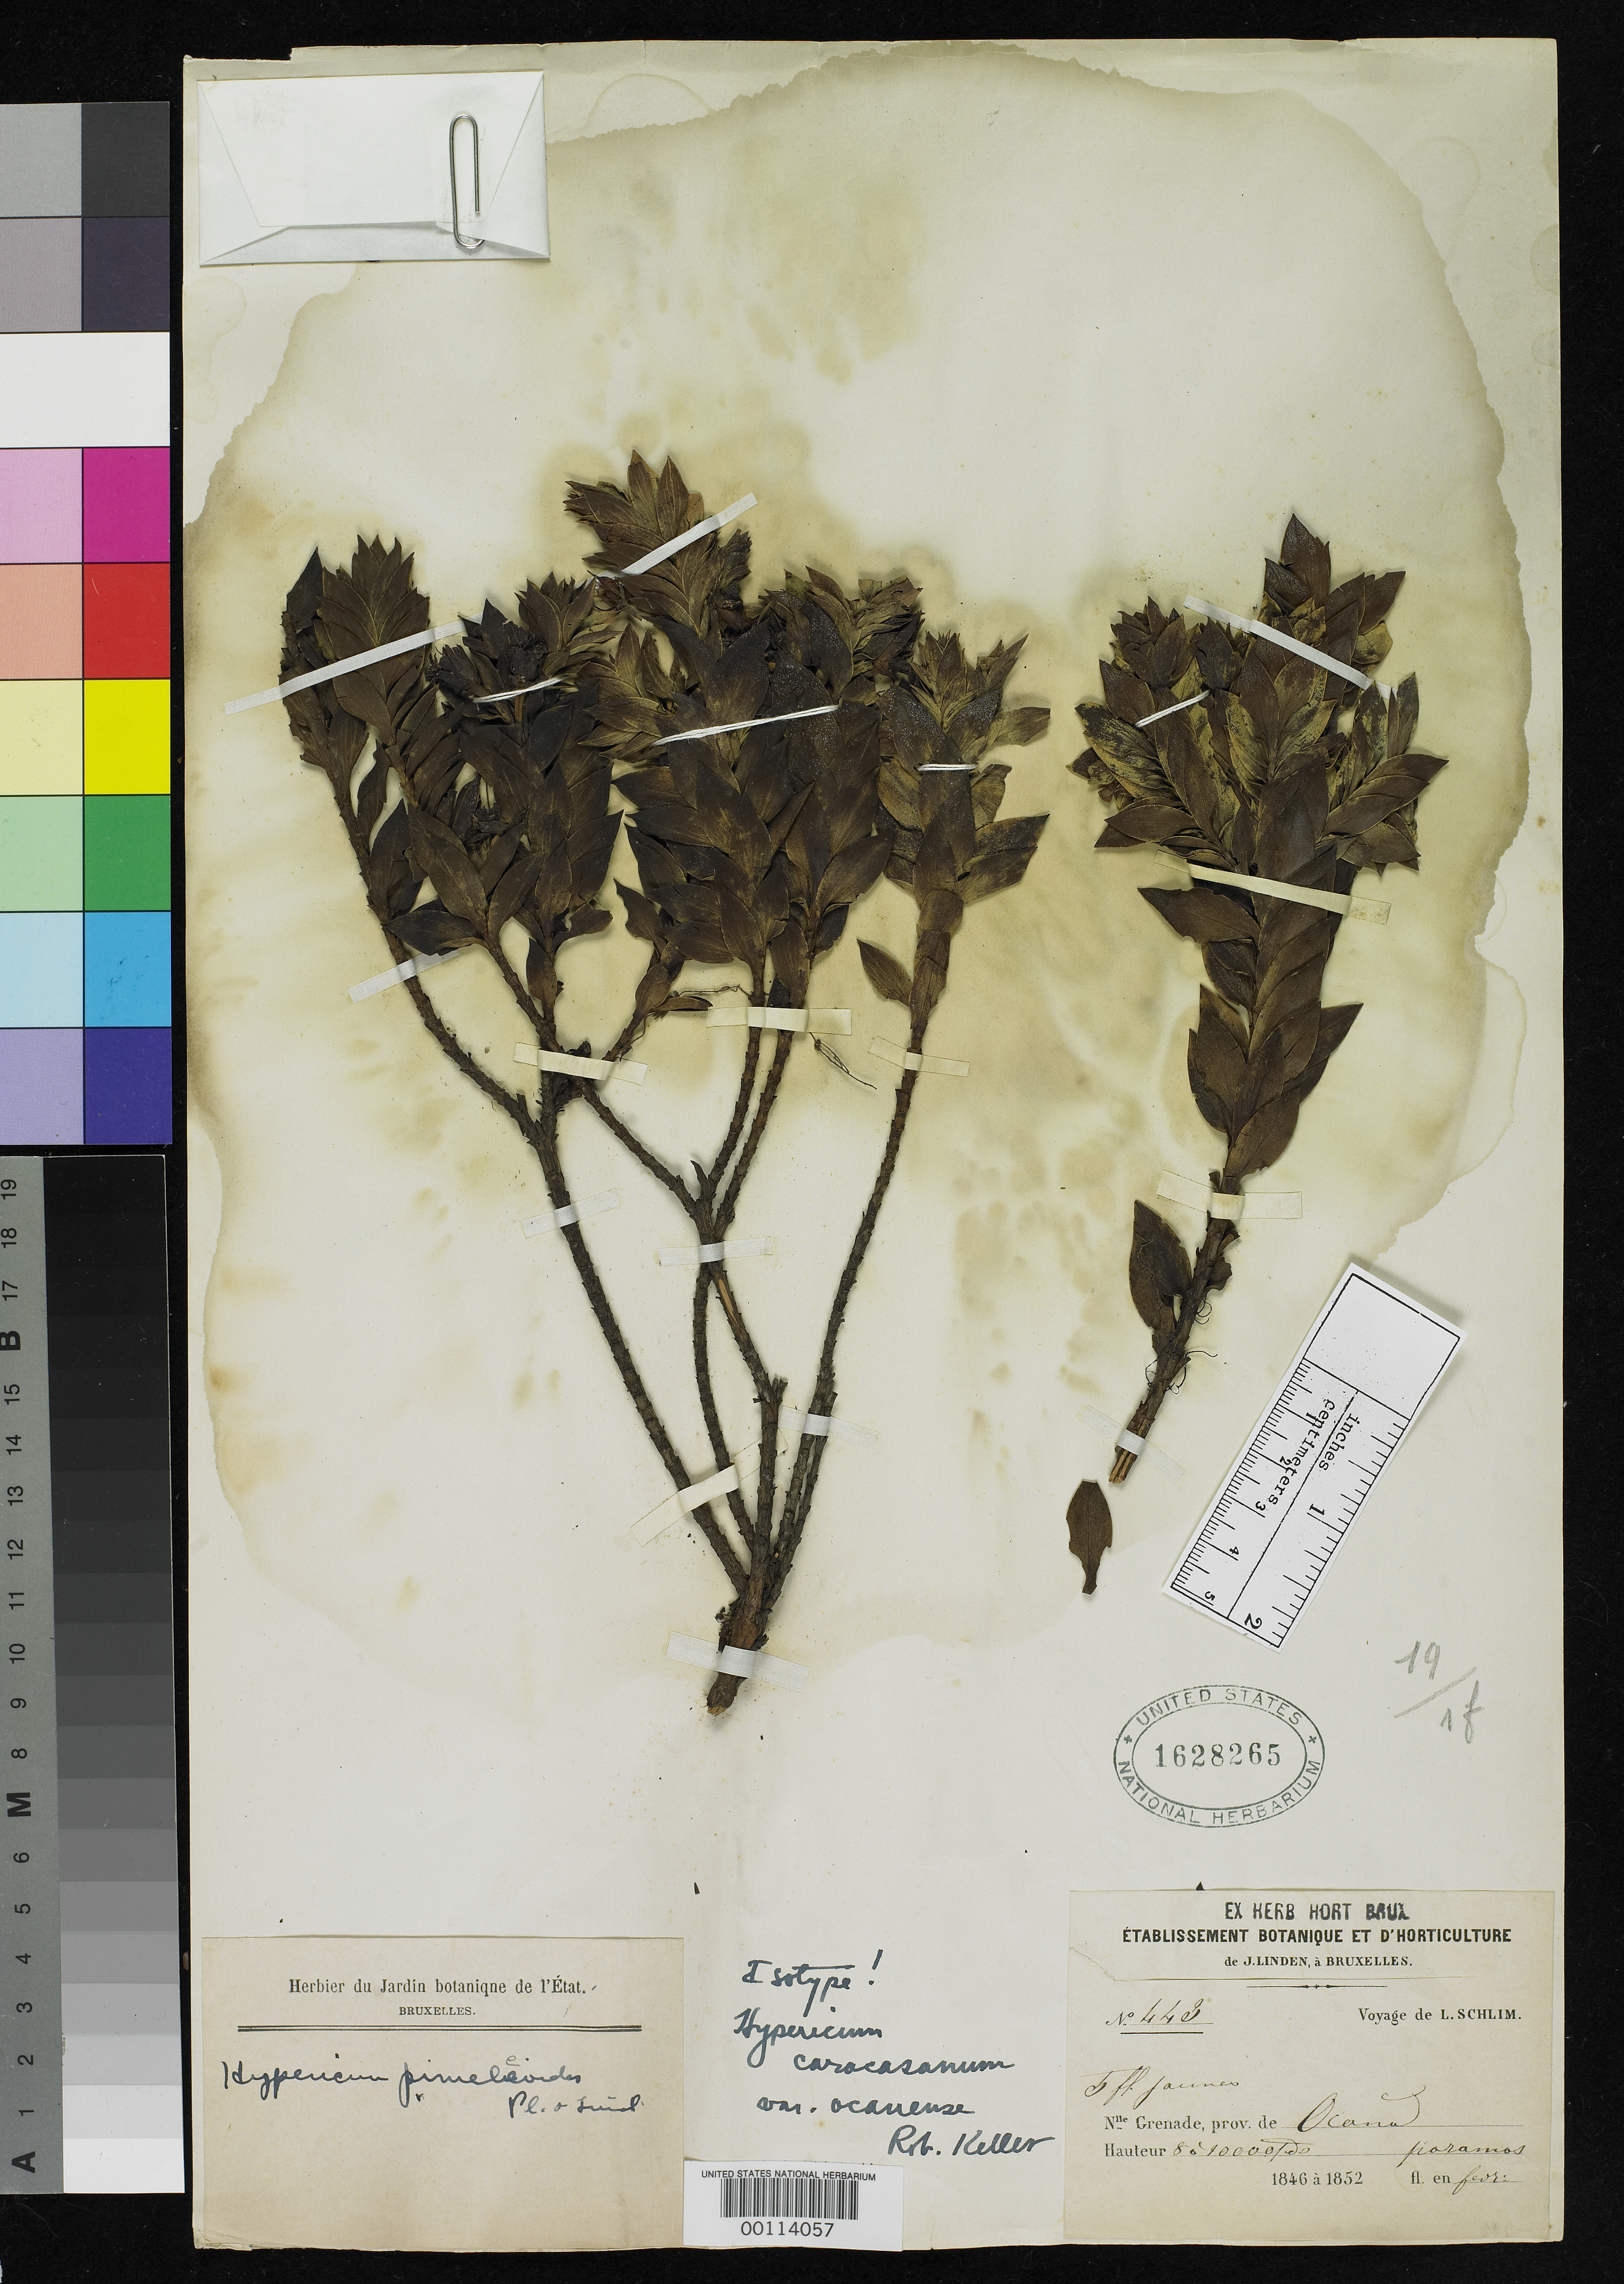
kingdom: Plantae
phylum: Tracheophyta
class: Magnoliopsida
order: Malpighiales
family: Hypericaceae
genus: Hypericum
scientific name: Hypericum caracasanum var. ocanense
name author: R. Keller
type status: Type Collection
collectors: L. Schlim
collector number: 443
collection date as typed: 1846 to -- --- 1852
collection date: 1846/1852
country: Colombia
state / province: Norte de Santander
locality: Ocana.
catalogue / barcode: US 1628265